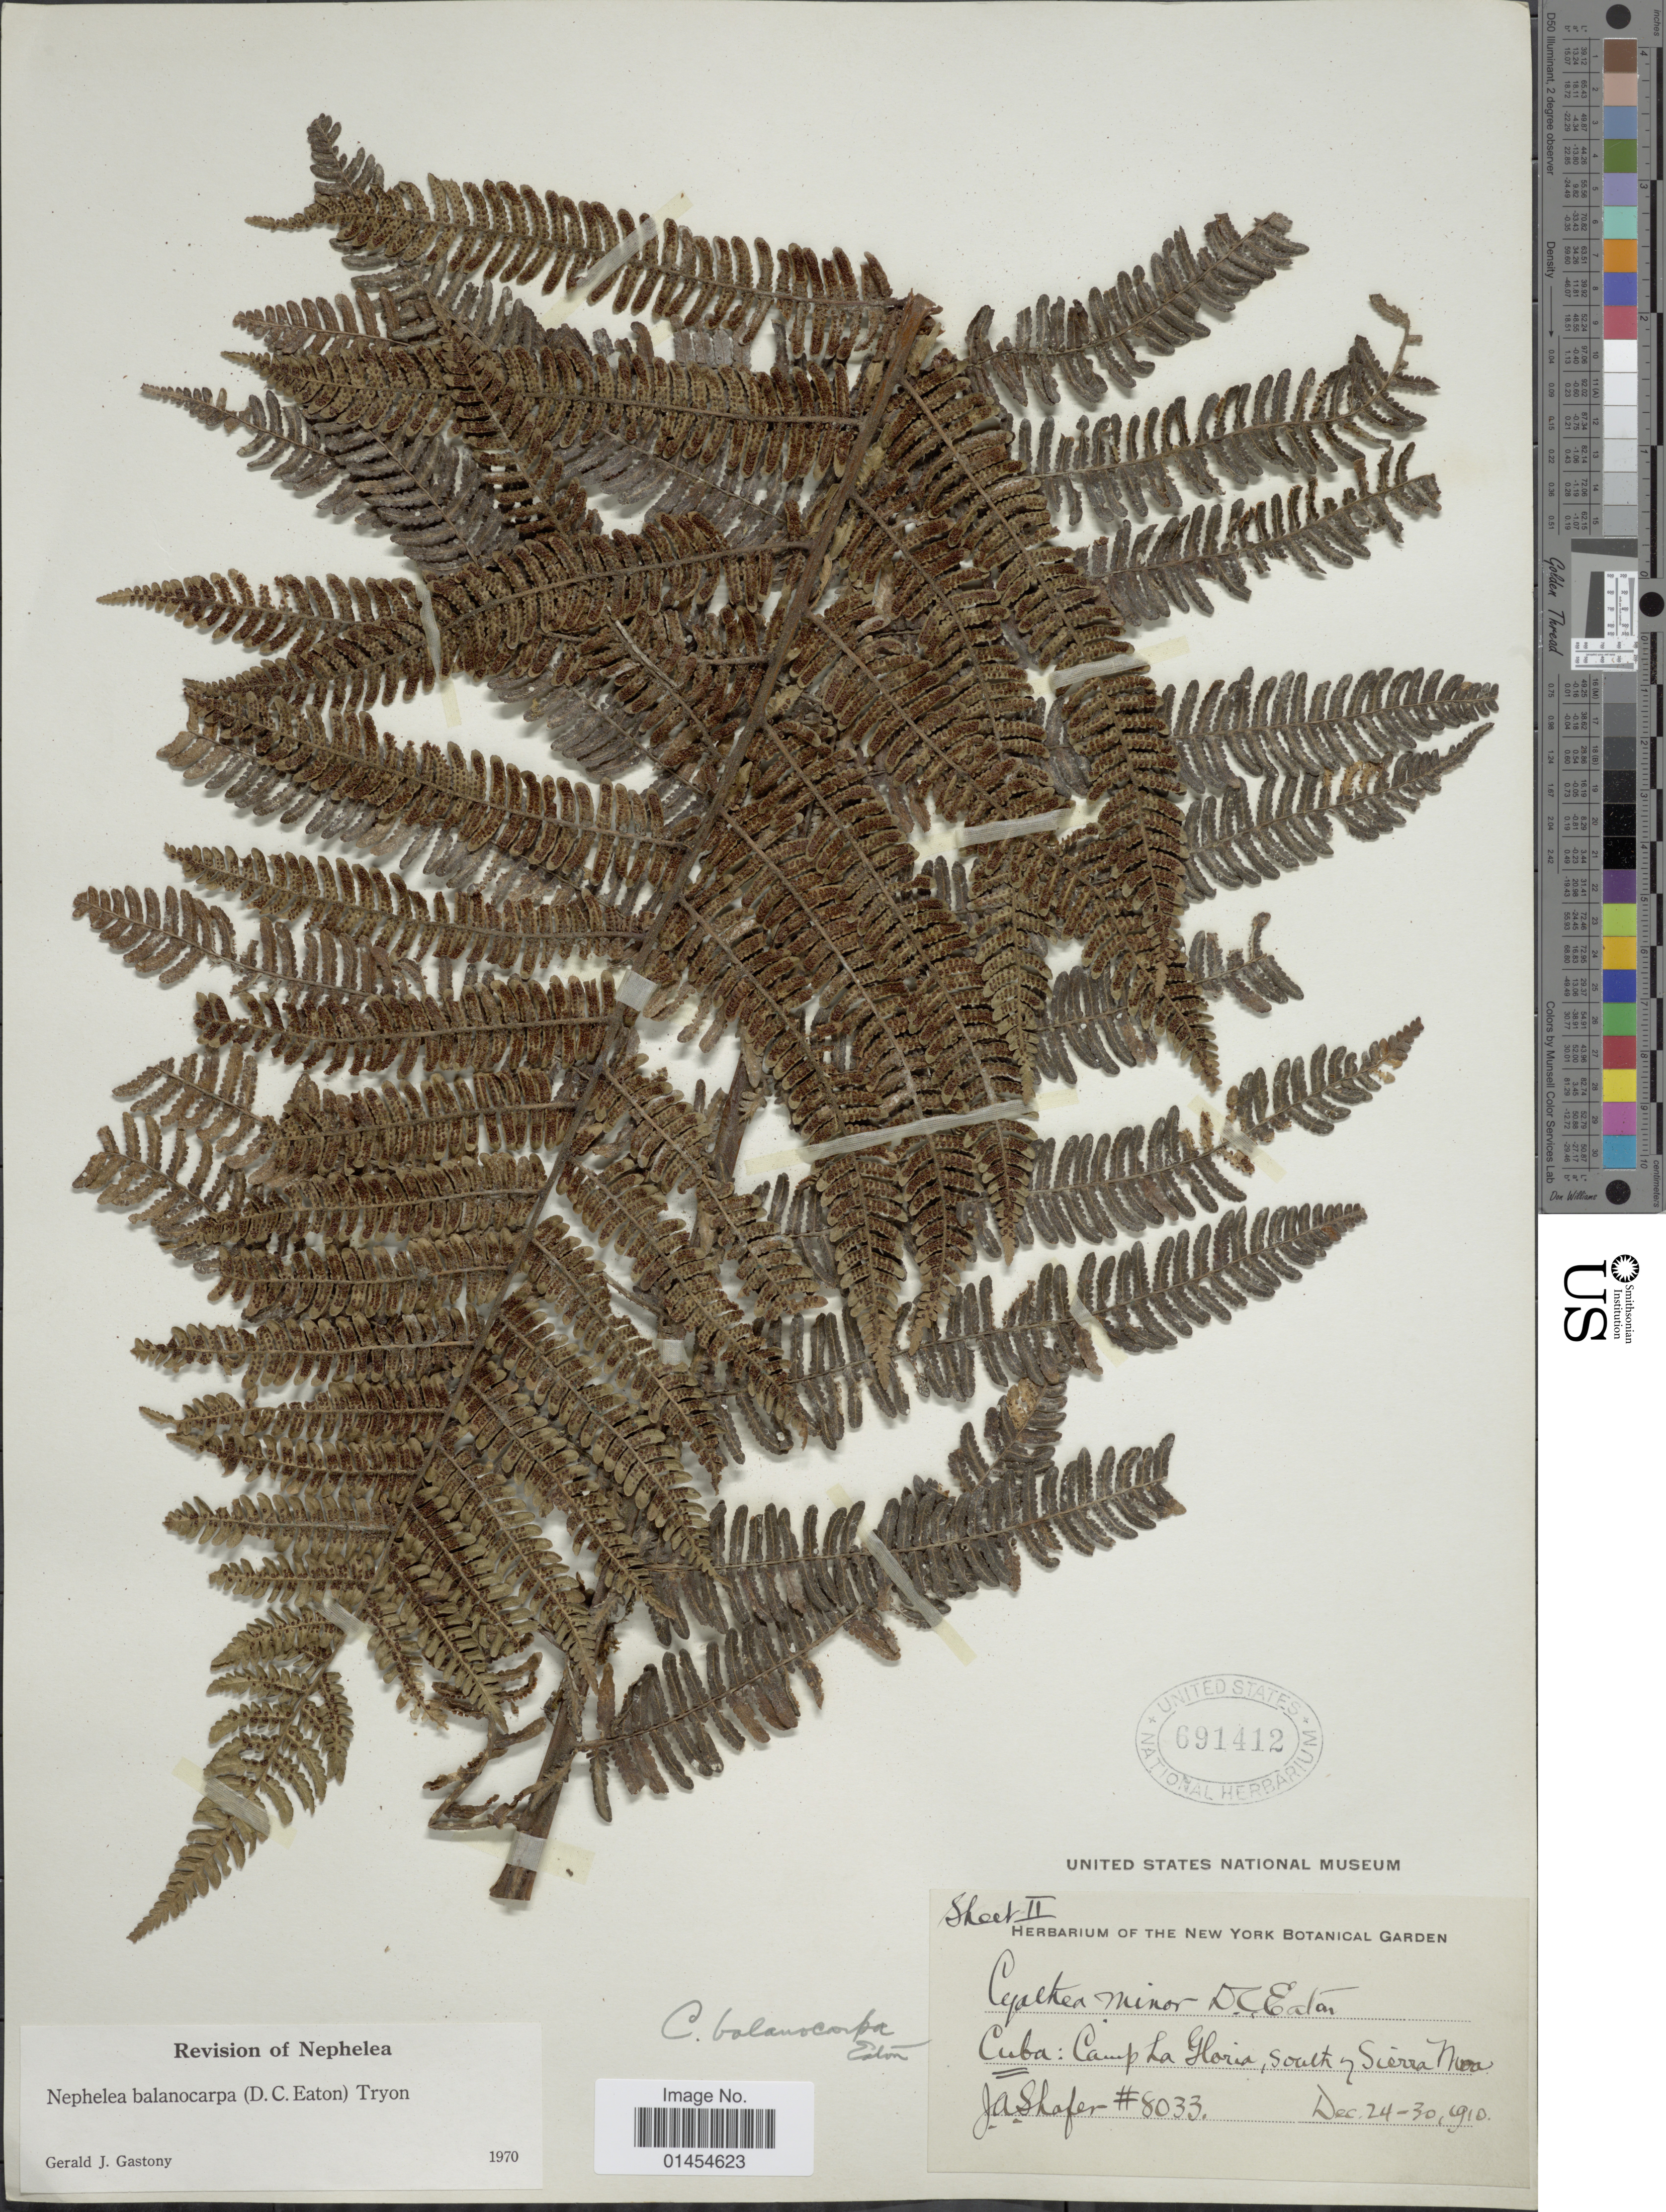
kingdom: Plantae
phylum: Tracheophyta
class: Polypodiopsida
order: Cyatheales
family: Cyatheaceae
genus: Alsophila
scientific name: Alsophila balanocarpa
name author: (D.C. Eaton) D.S. Conant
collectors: J. A. Shafer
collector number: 8033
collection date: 1910-12-24/1910-12-30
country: Cuba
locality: Camp La Gloria, south of Sierra Moa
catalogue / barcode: US 691412